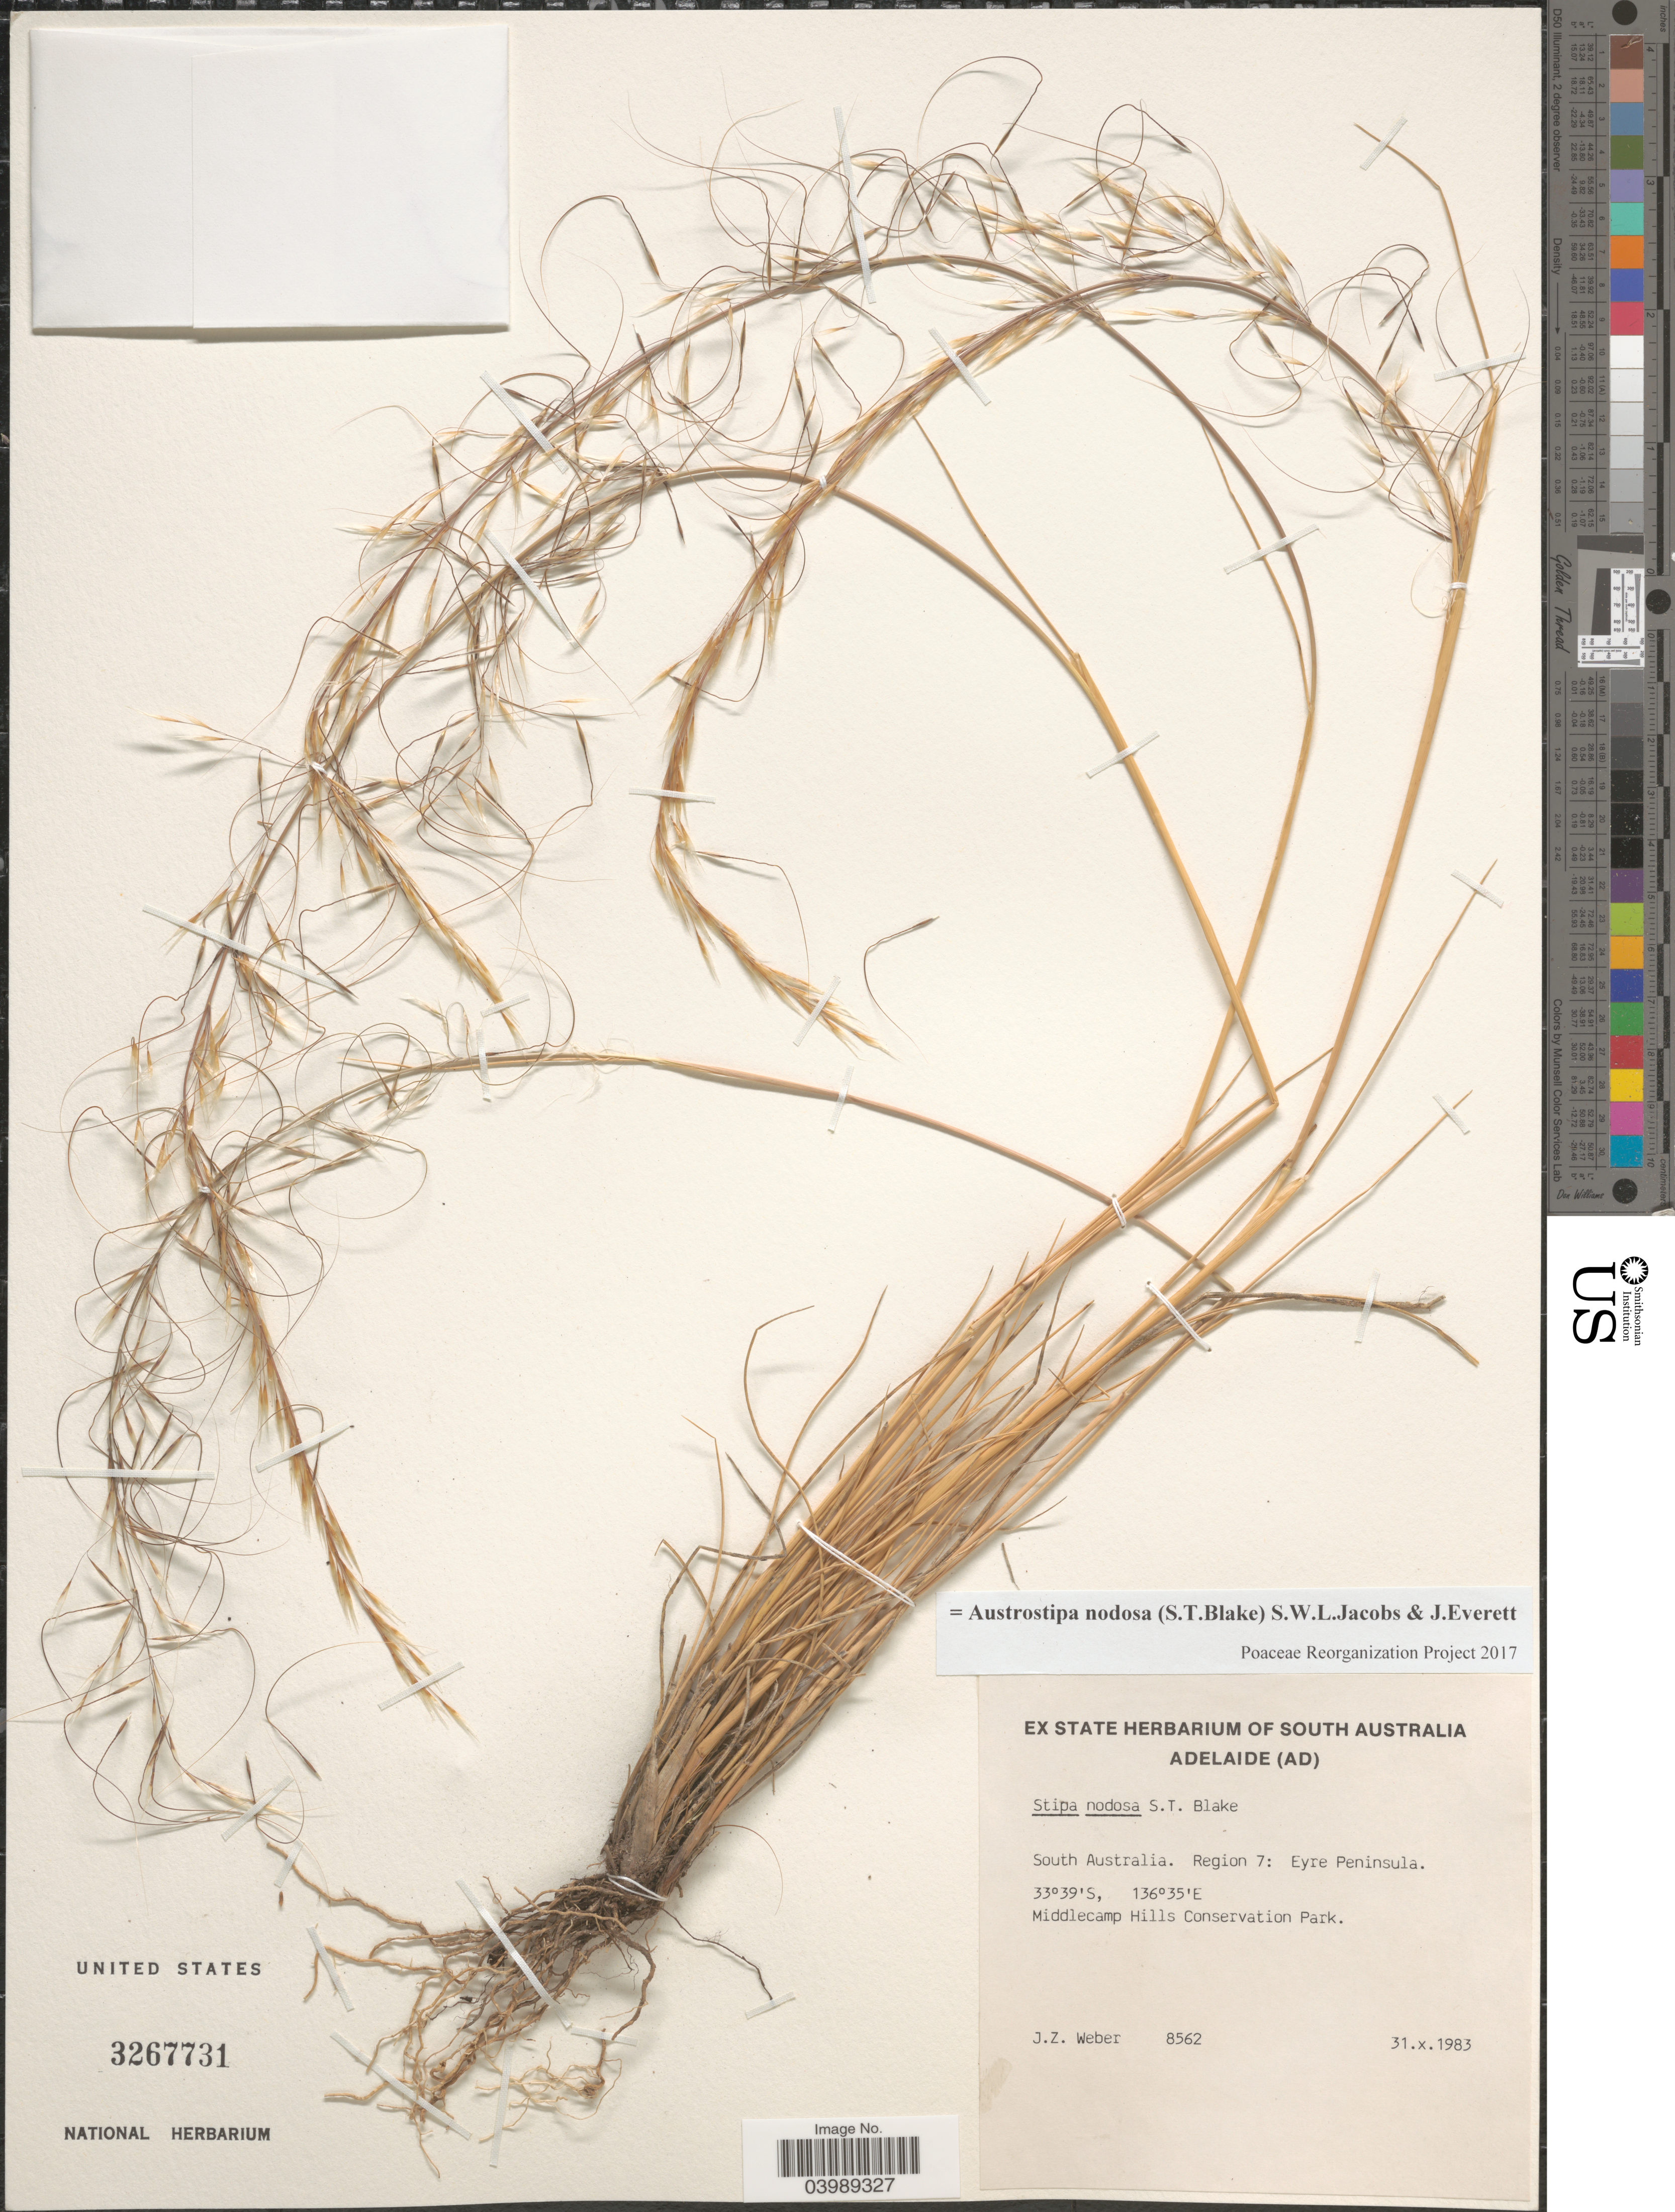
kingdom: Plantae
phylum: Tracheophyta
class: Liliopsida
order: Poales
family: Poaceae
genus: Austrostipa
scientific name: Austrostipa nodosa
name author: (S.T. Blake) S.W.L. Jacobs & J. Everett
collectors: J.Z. Weber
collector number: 8562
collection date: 1983-10-31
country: Australia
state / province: South Australia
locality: Region 7: Eyre Peninsula. Middlecamp Hills Conservation Park.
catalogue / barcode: US 3267731